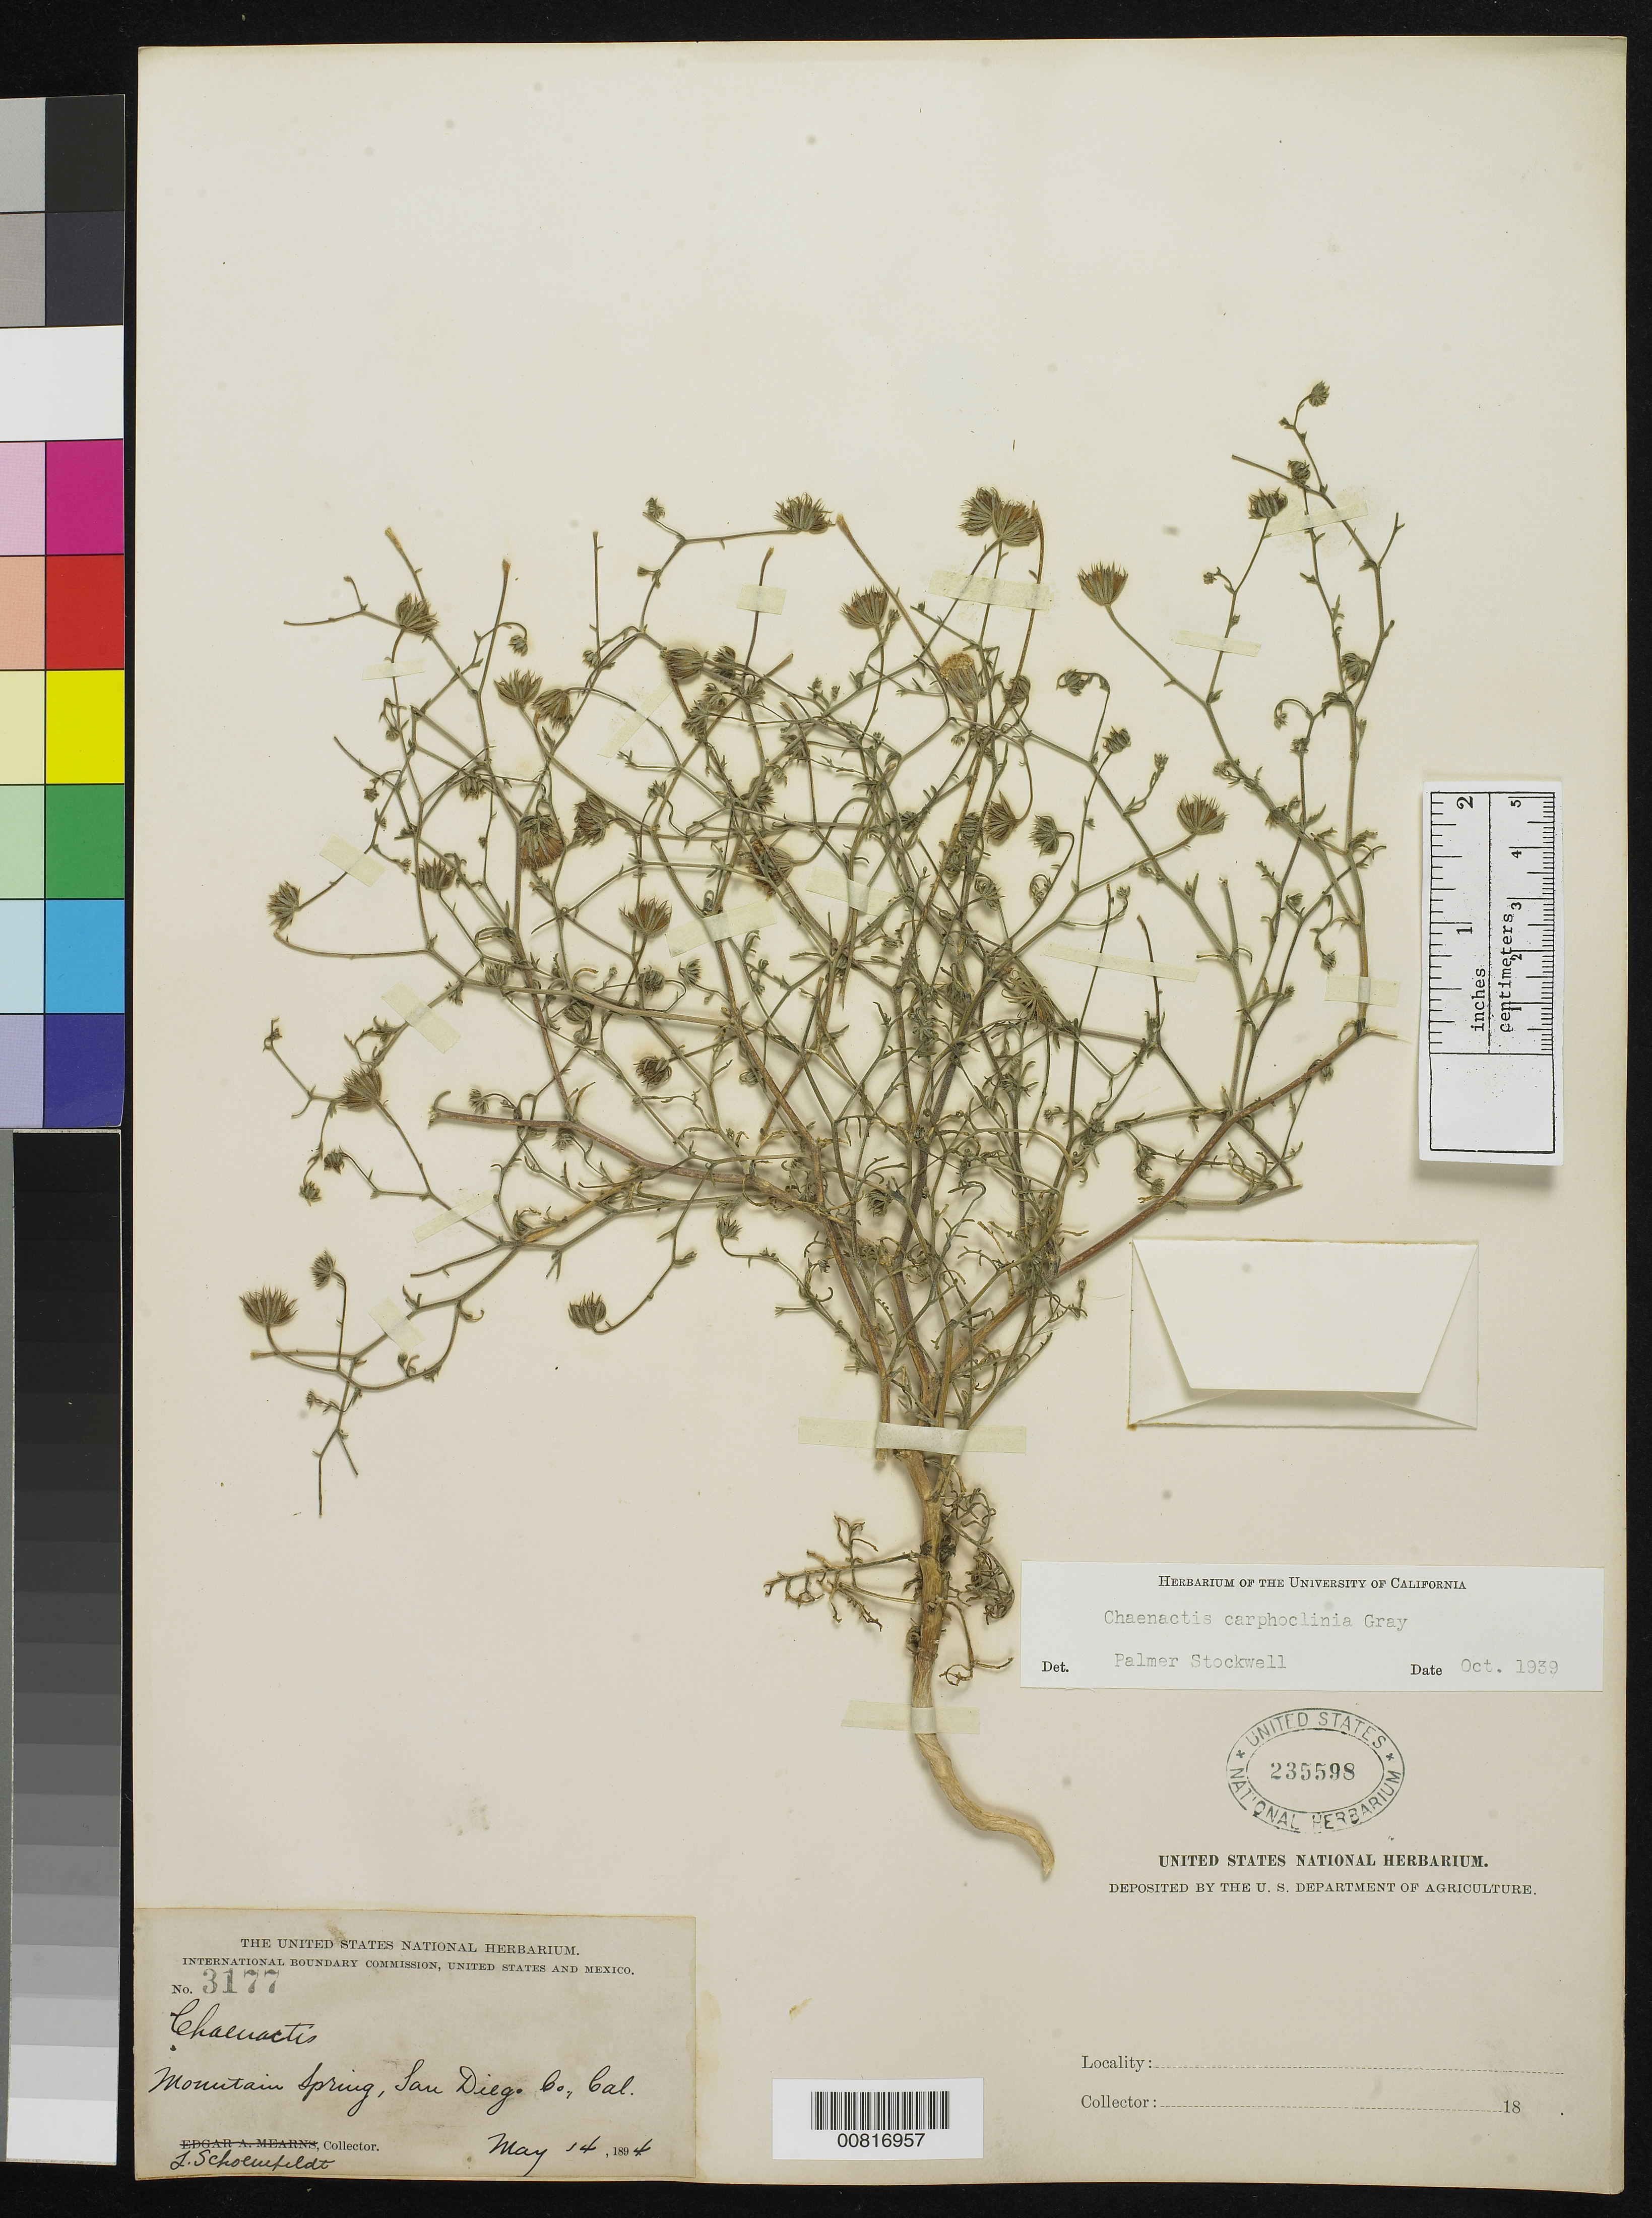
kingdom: Plantae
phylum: Tracheophyta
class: Magnoliopsida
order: Asterales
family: Asteraceae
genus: Chaenactis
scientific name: Chaenactis carphoclinia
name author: A. Gray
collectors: L. Schoenfeldt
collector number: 3177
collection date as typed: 14 May 1894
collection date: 1894-05-14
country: United States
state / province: California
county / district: San Diego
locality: Mountain Spring, San Diego County, California.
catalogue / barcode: US 235598